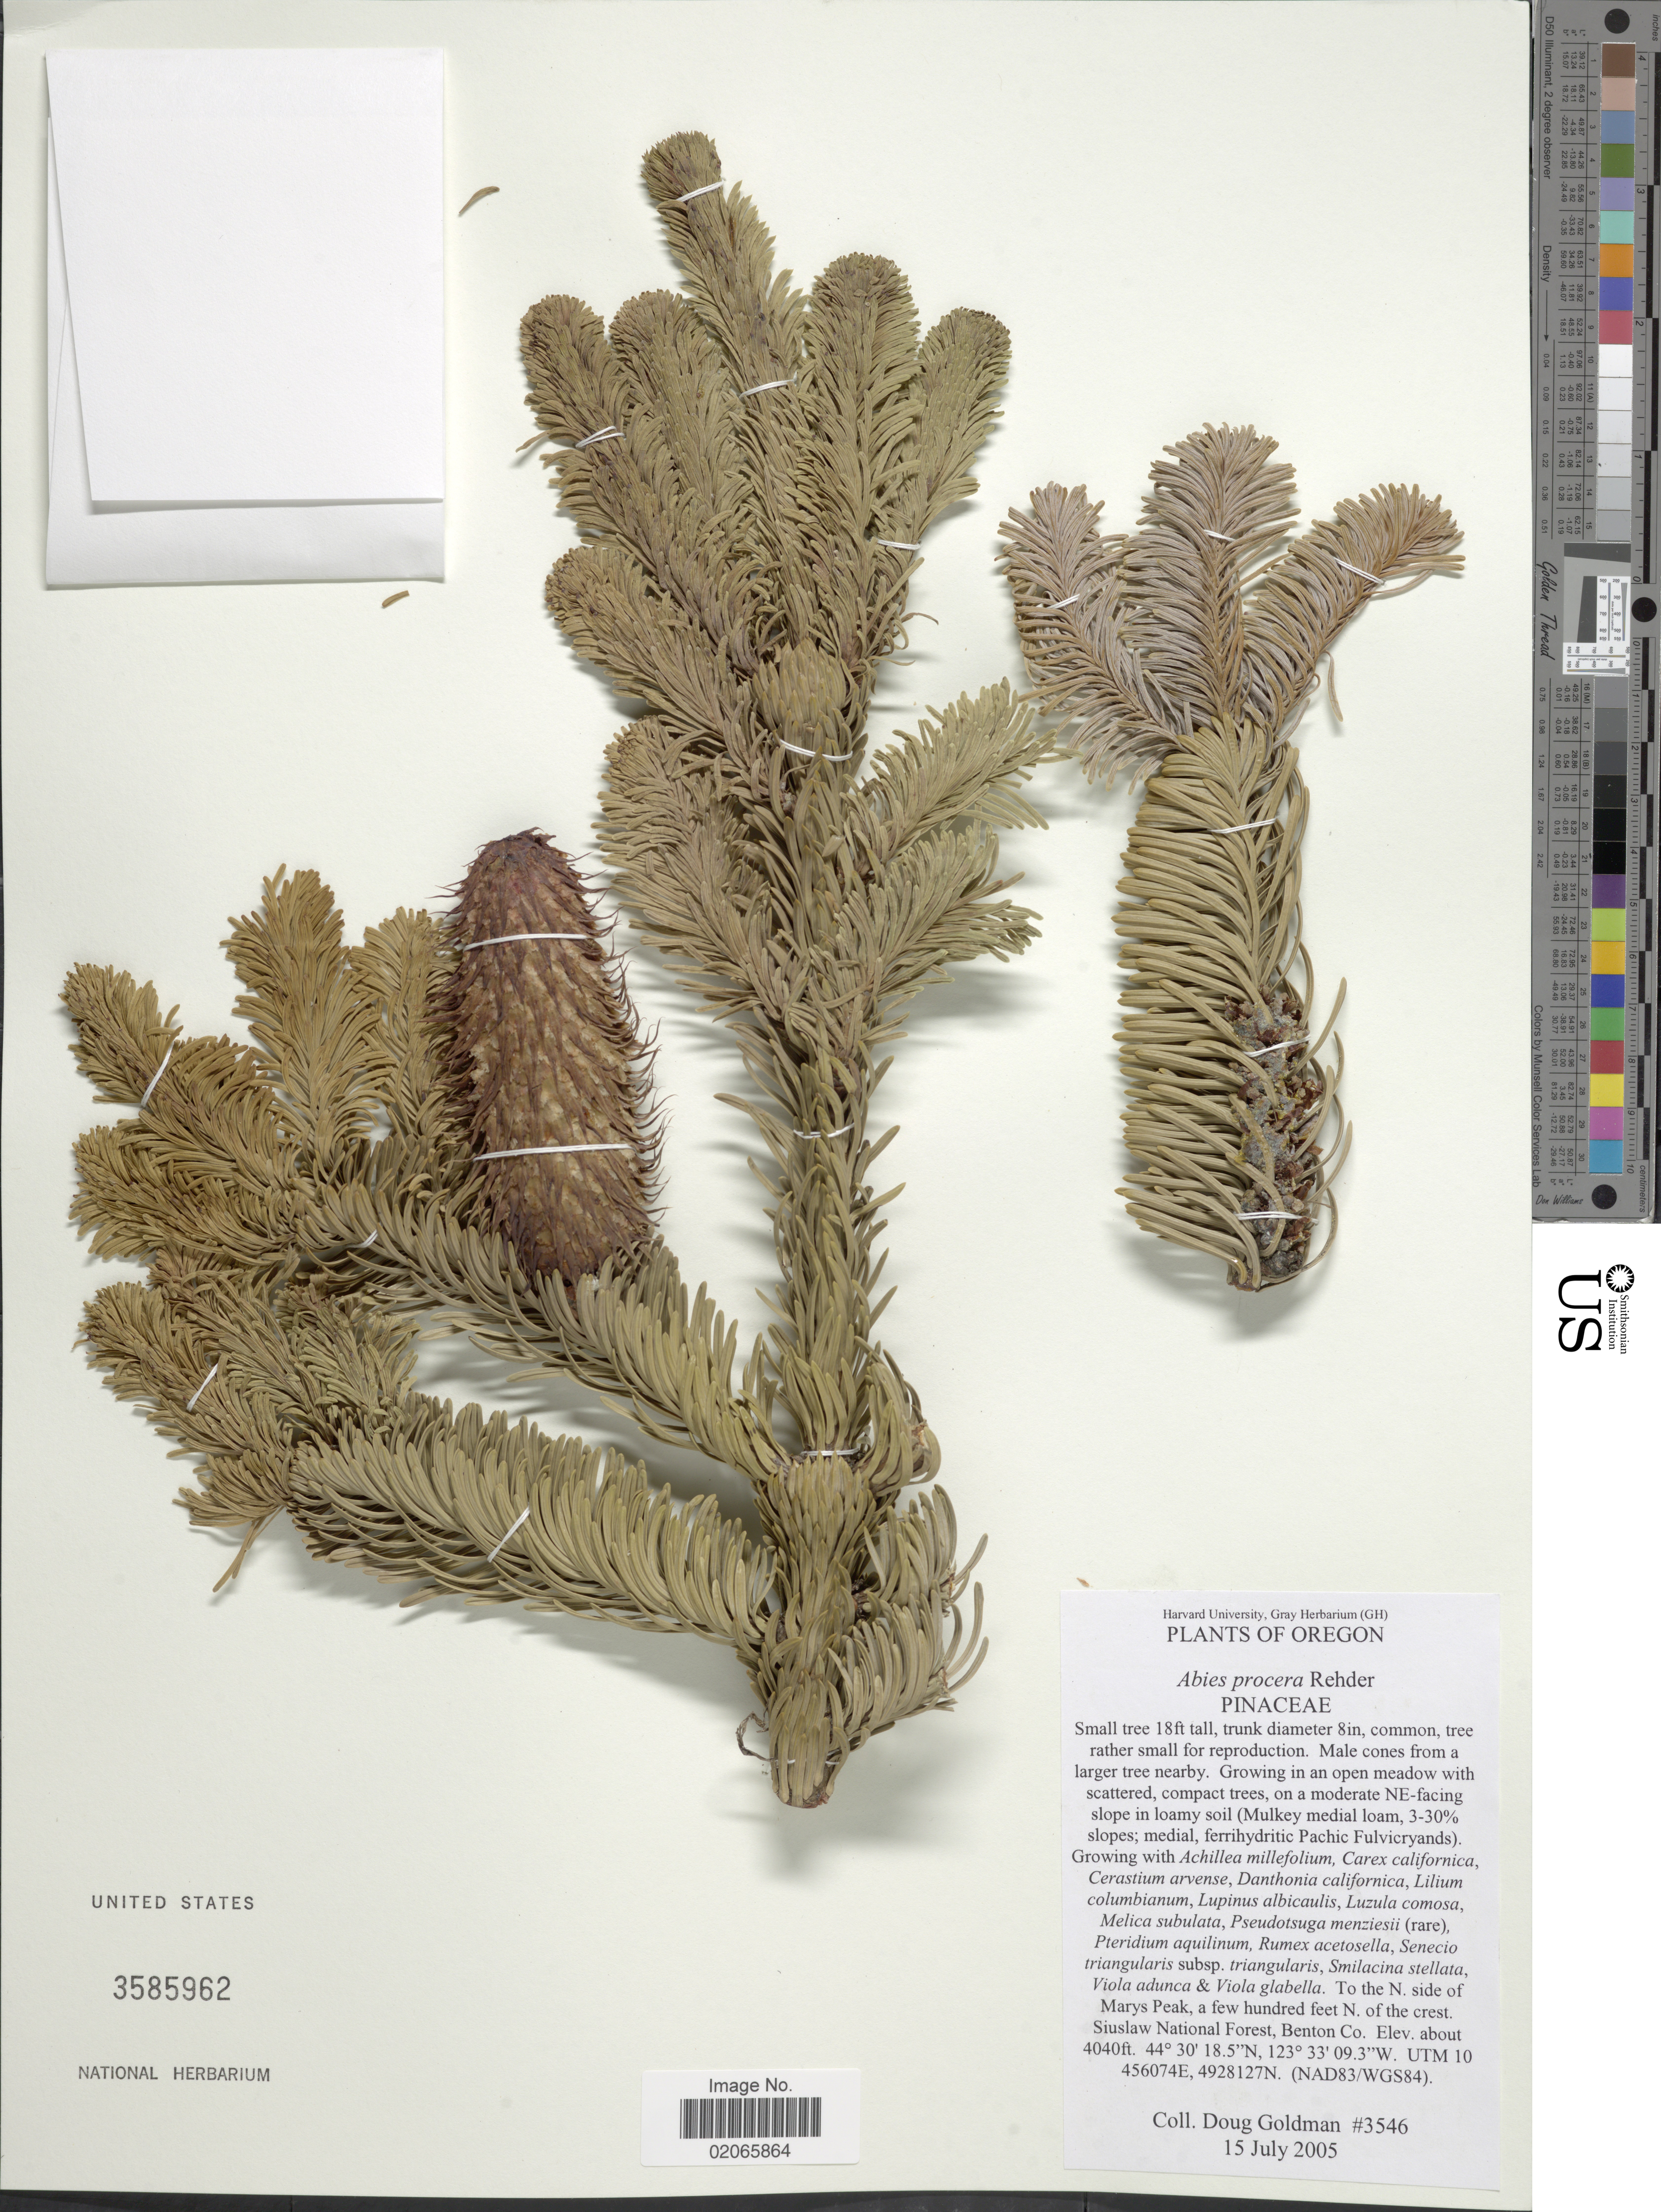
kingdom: Plantae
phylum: Tracheophyta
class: Pinopsida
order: Pinales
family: Pinaceae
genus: Abies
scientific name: Abies procera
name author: Rehder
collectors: D. Goldman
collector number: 3546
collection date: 2005-07-15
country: United States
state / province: Oregon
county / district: Benton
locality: To the N. side of Marys Peak, a few hundred feet N. of crest. Siuslaw National Forest, Benton Co.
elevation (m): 1231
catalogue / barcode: US 3585962